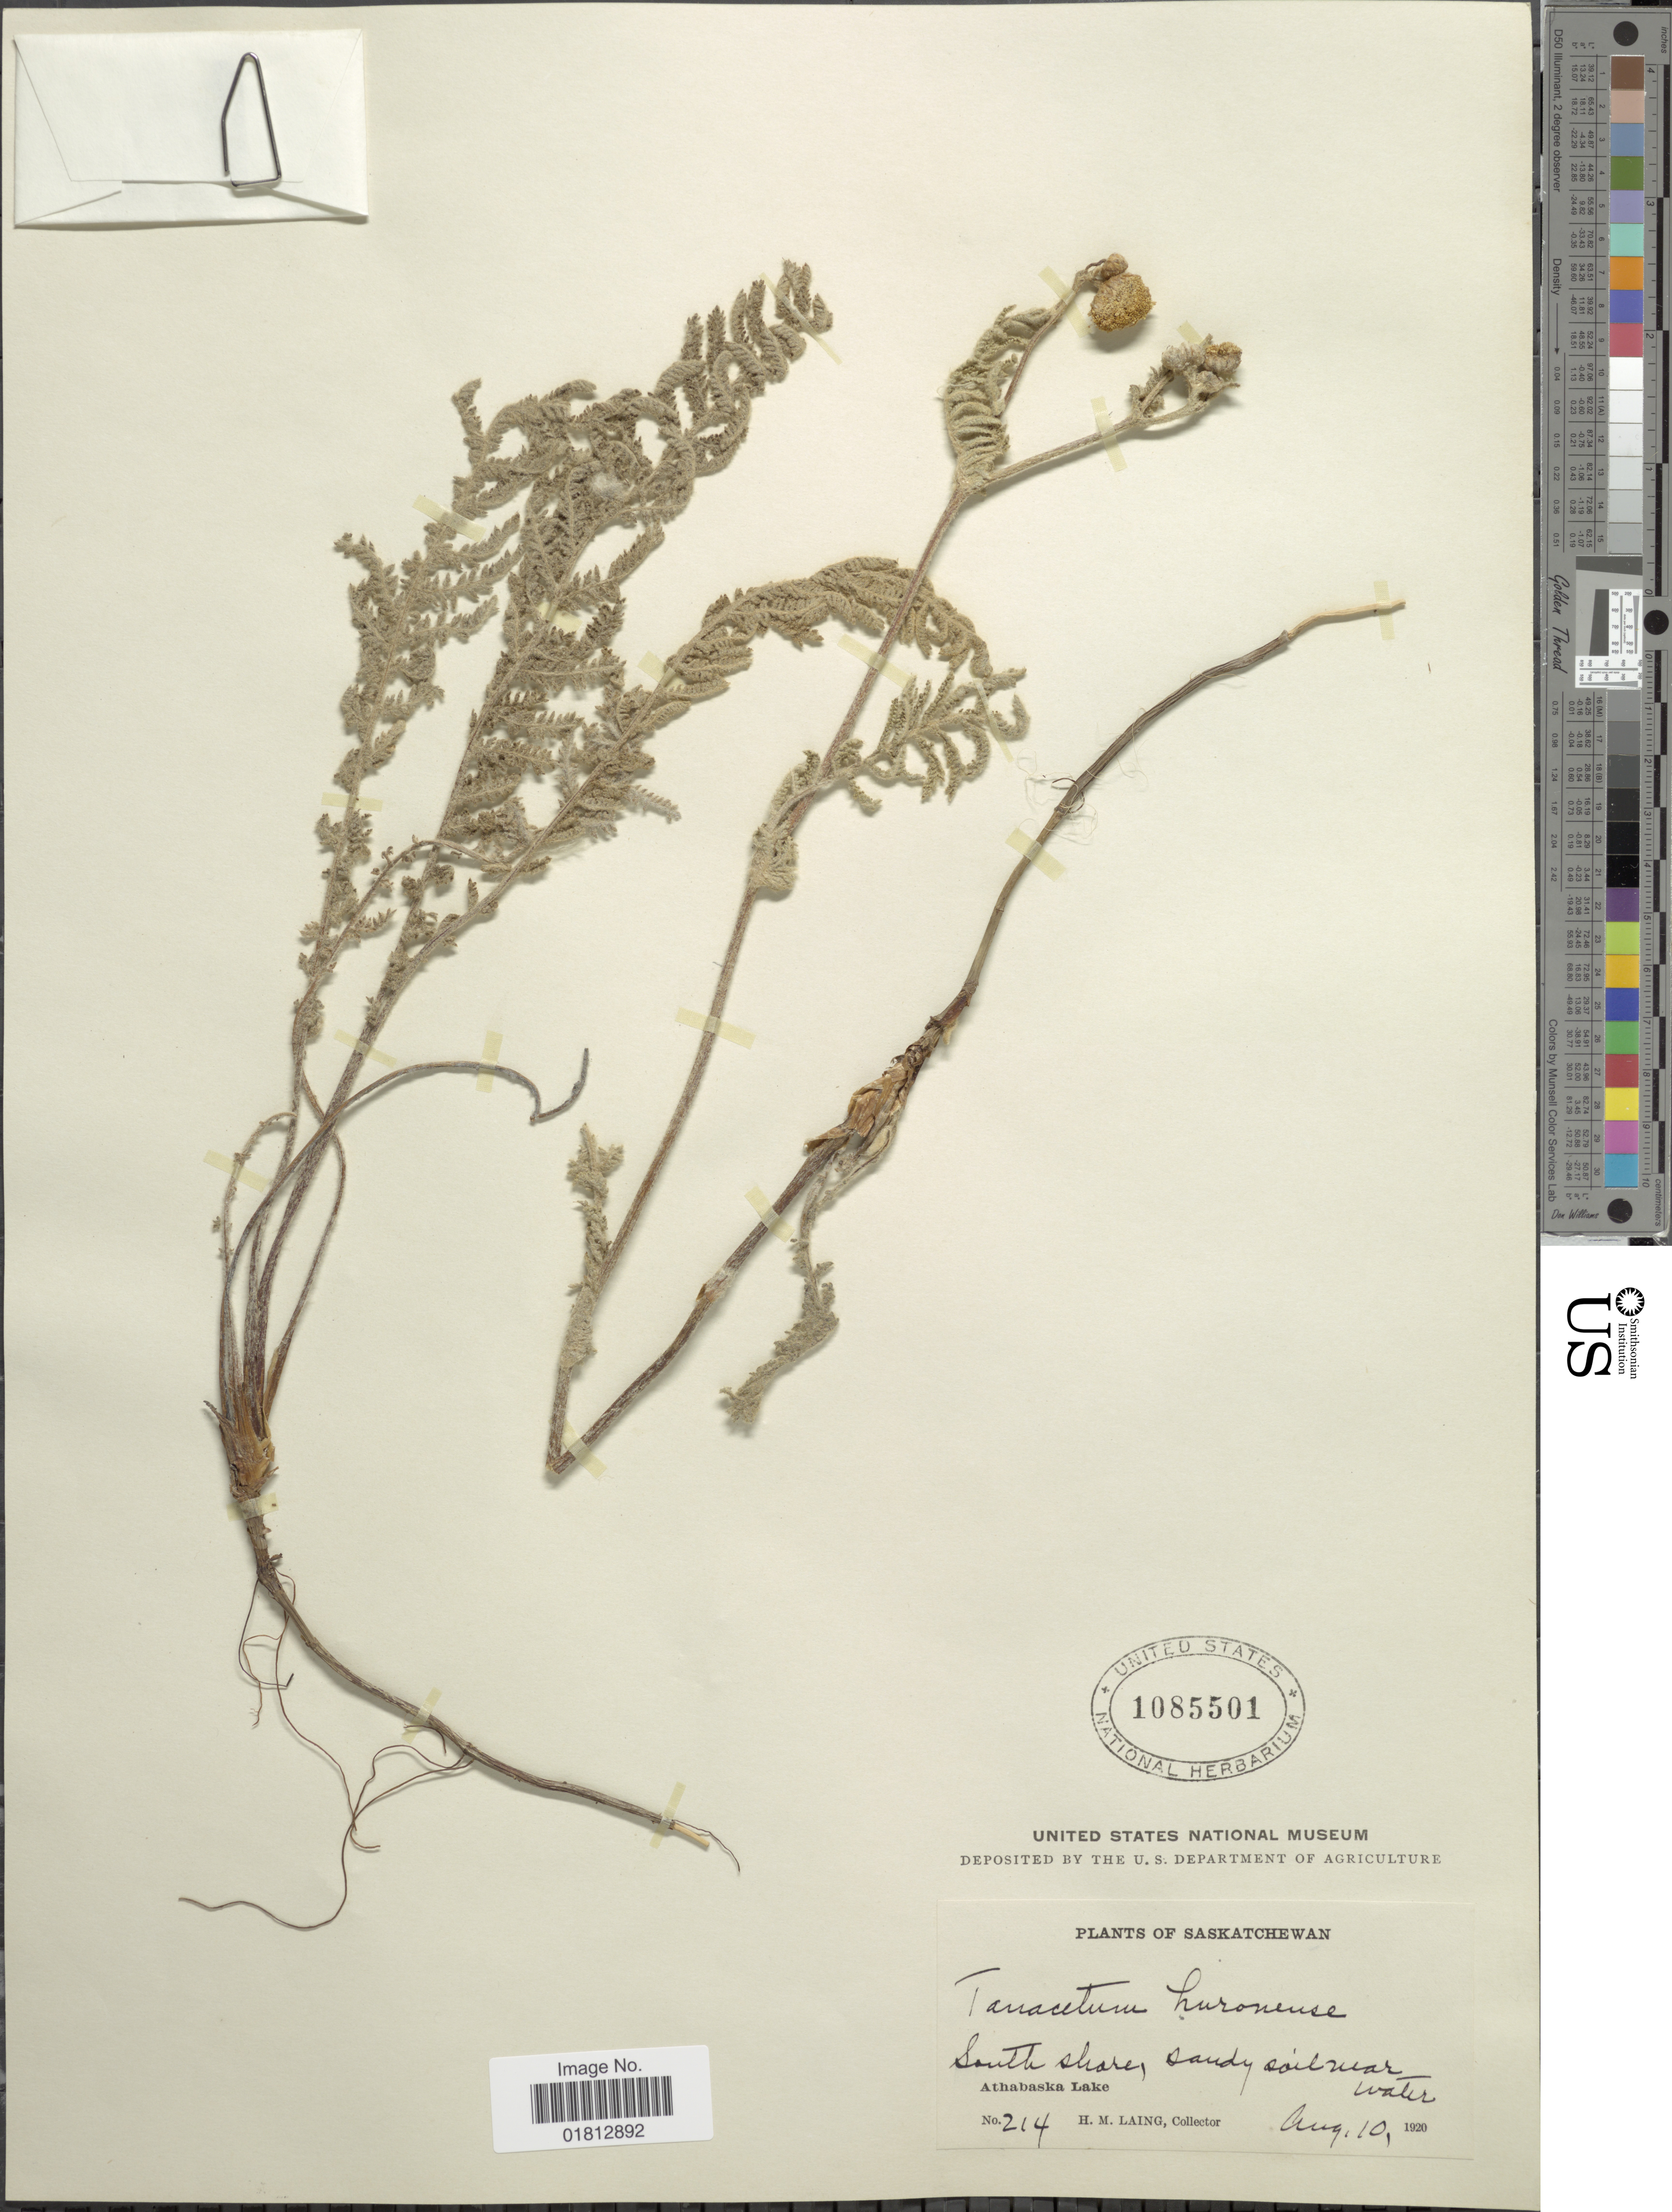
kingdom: Plantae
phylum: Tracheophyta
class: Magnoliopsida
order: Asterales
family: Asteraceae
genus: Tanacetum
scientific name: Tanacetum huronense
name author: Nutt.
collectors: H. Laing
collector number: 214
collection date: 1920-08-10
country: Canada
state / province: Saskatchewan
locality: South shore, Athabaska Lake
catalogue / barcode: US 1085501